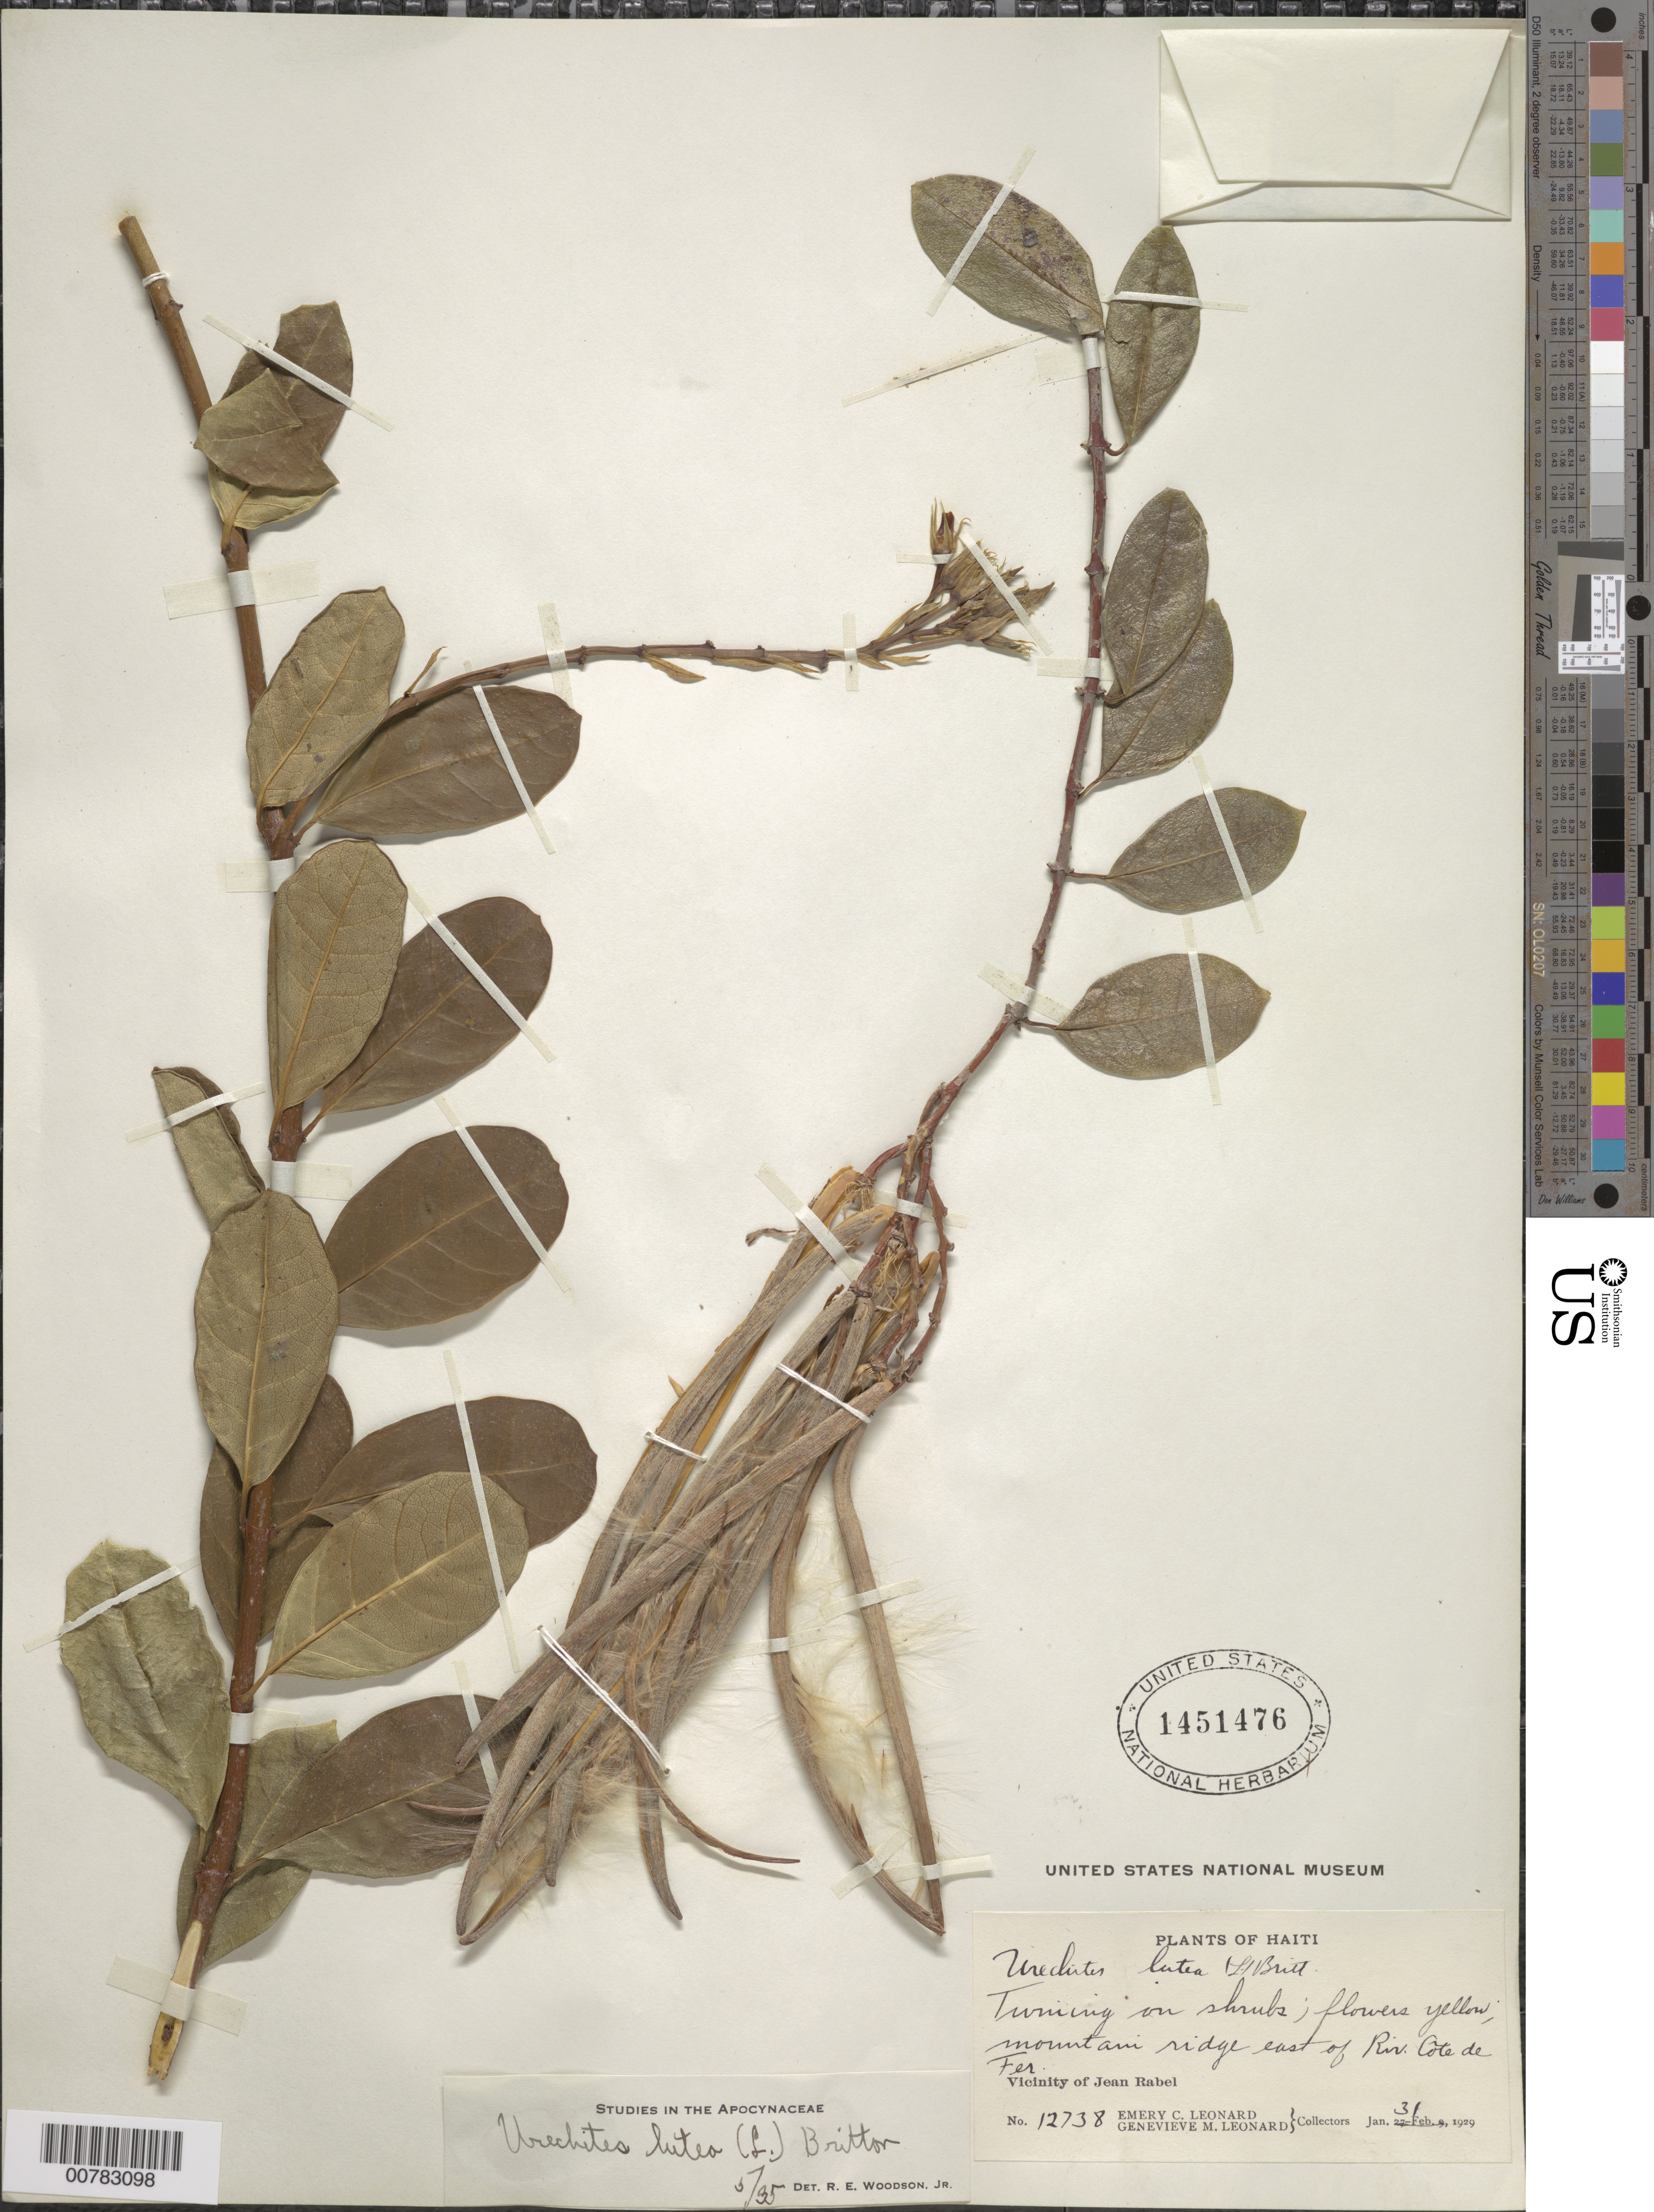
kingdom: Plantae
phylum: Tracheophyta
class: Magnoliopsida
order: Gentianales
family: Apocynaceae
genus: Pentalinon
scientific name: Pentalinon luteum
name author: (L.) B.F. Hansen & Wunderlin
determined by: Woodson, R. E., Jr.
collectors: E. C. Leonard & G. M. Leonard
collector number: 12738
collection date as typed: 31 Jan 1929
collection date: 1929-01-31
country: Haiti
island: Hispaniola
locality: Vicinity of Jean Rabel, east of Riv. Côte de Fer.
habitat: Mountain ridge.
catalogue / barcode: US 1451476